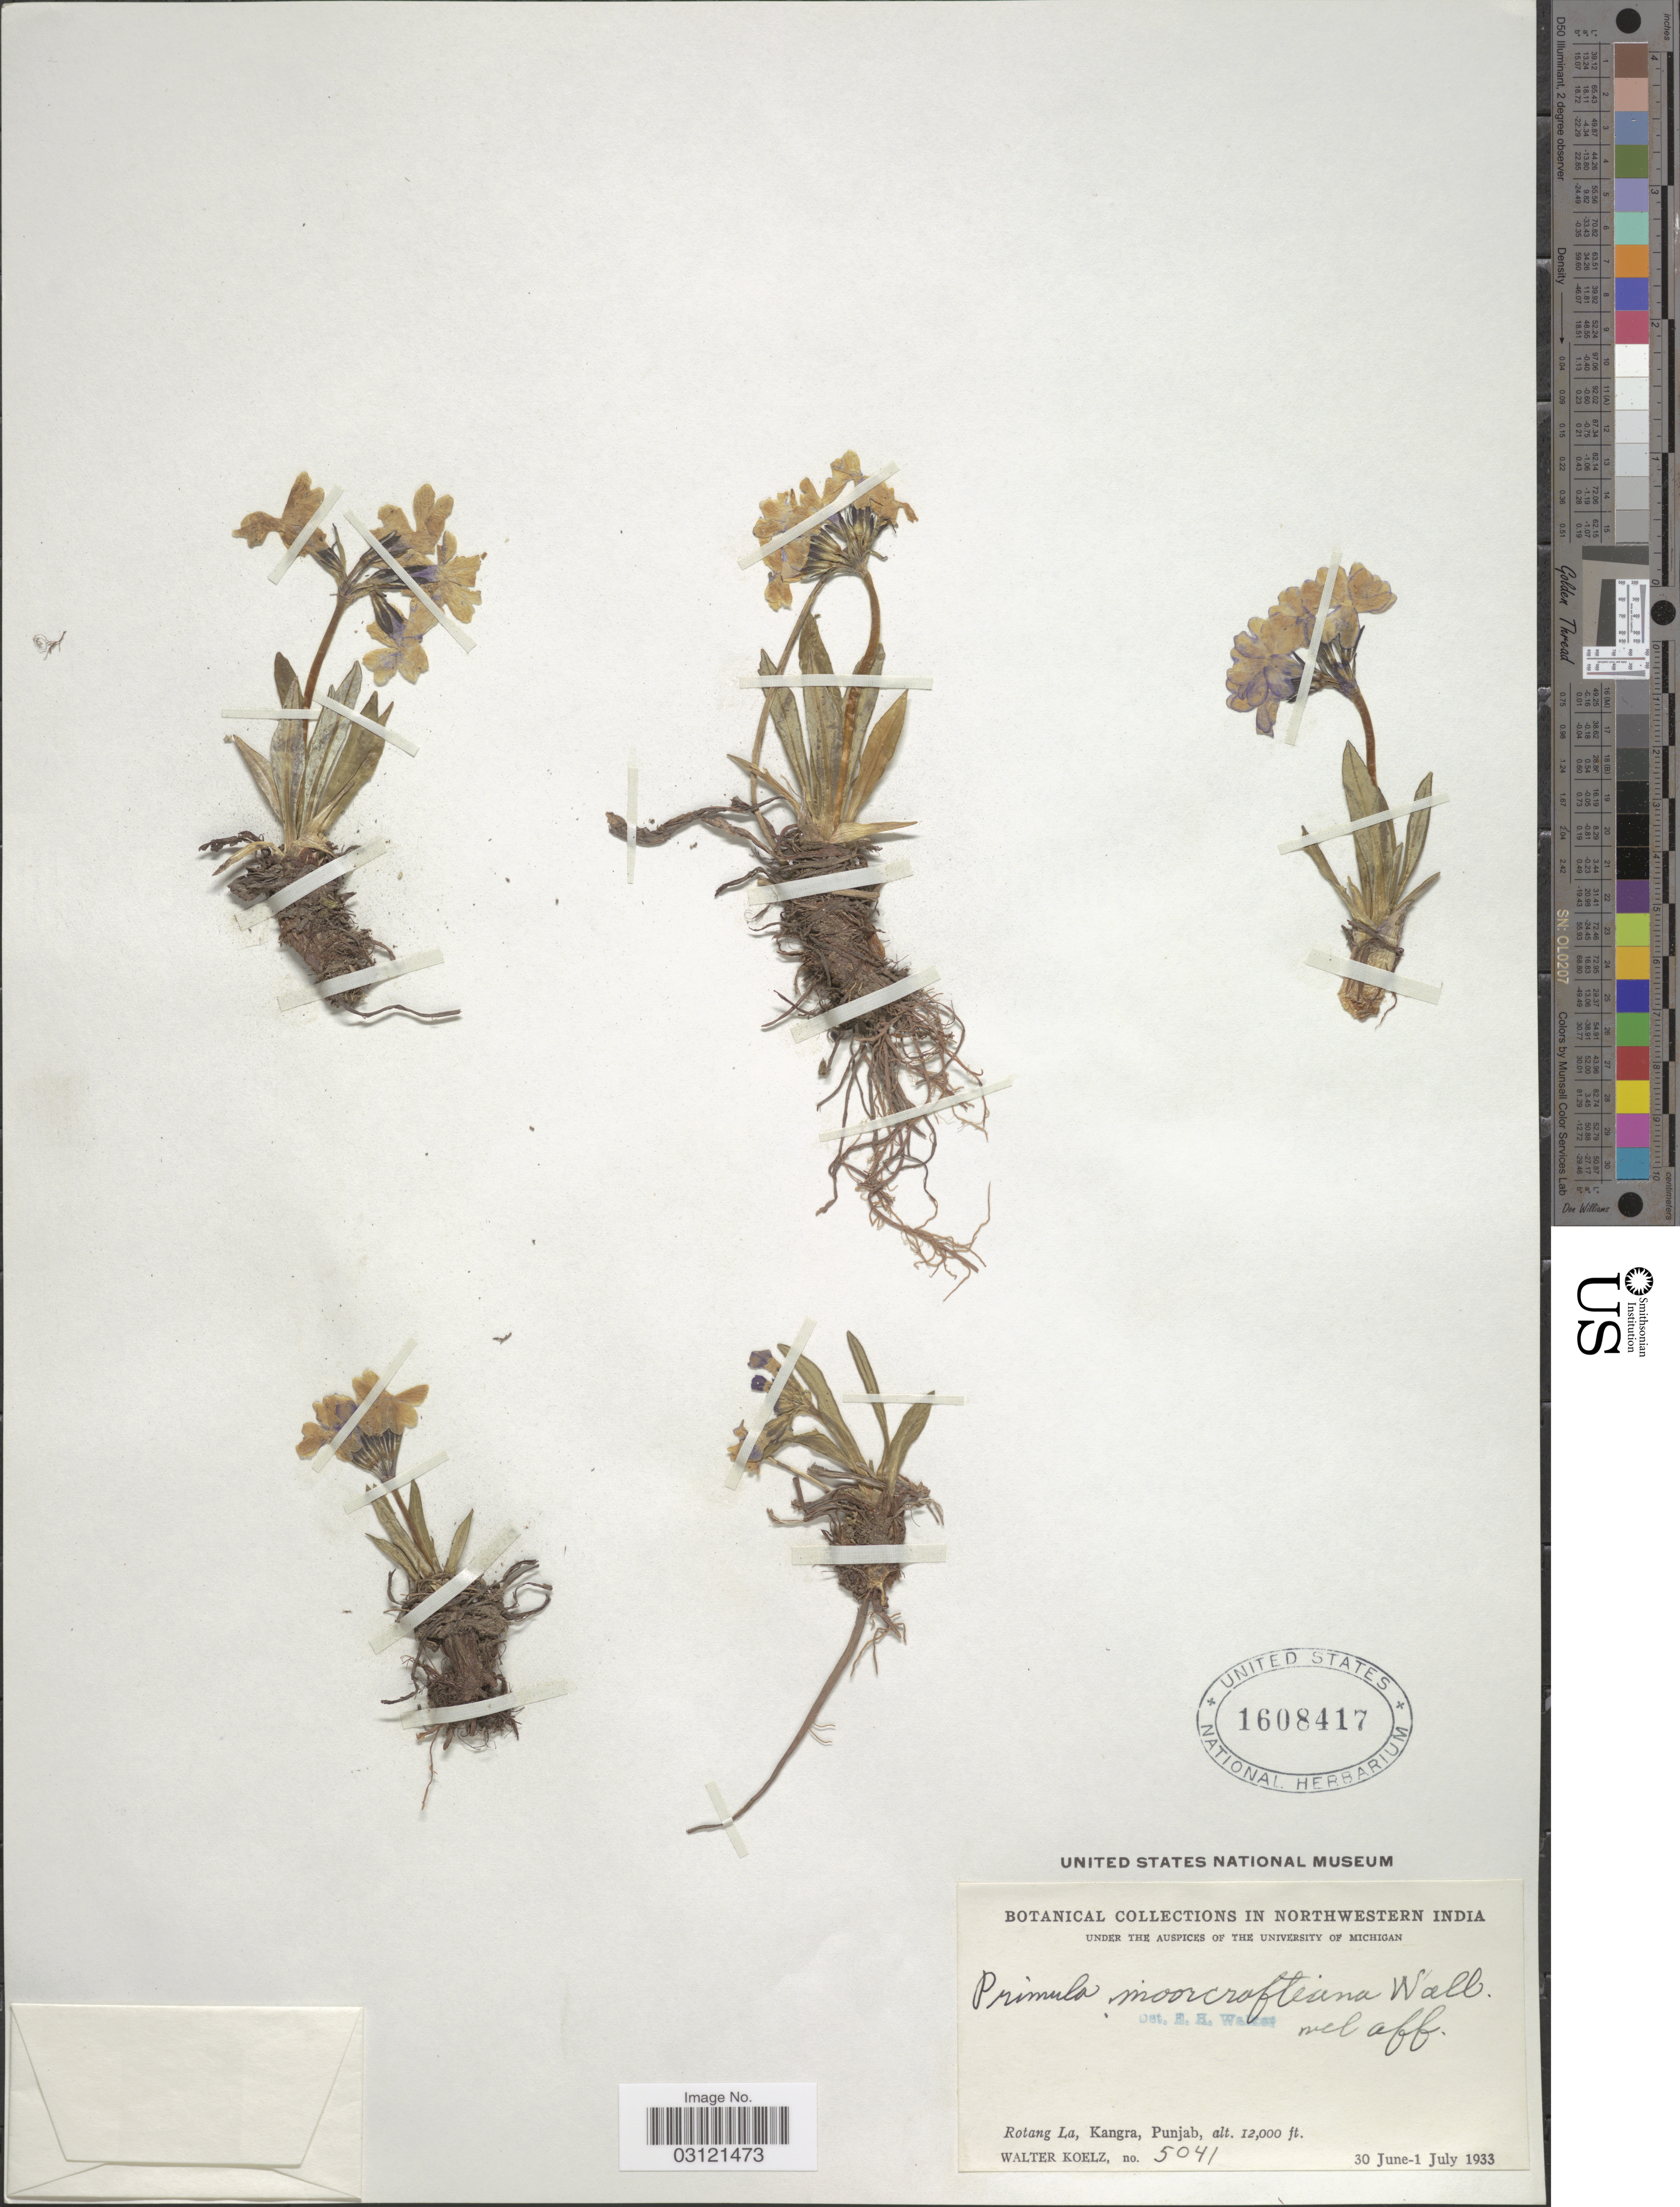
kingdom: Plantae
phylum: Tracheophyta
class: Magnoliopsida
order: Ericales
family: Primulaceae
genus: Primula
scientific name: Primula moorcroftiana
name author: Wall. ex Klatt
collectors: W. N. Koelz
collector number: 5041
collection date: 1933-06-30/1933-07-01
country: India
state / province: Punjab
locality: Northwestern India. Rotang La, Kangra.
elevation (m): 3658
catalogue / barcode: US 1608417